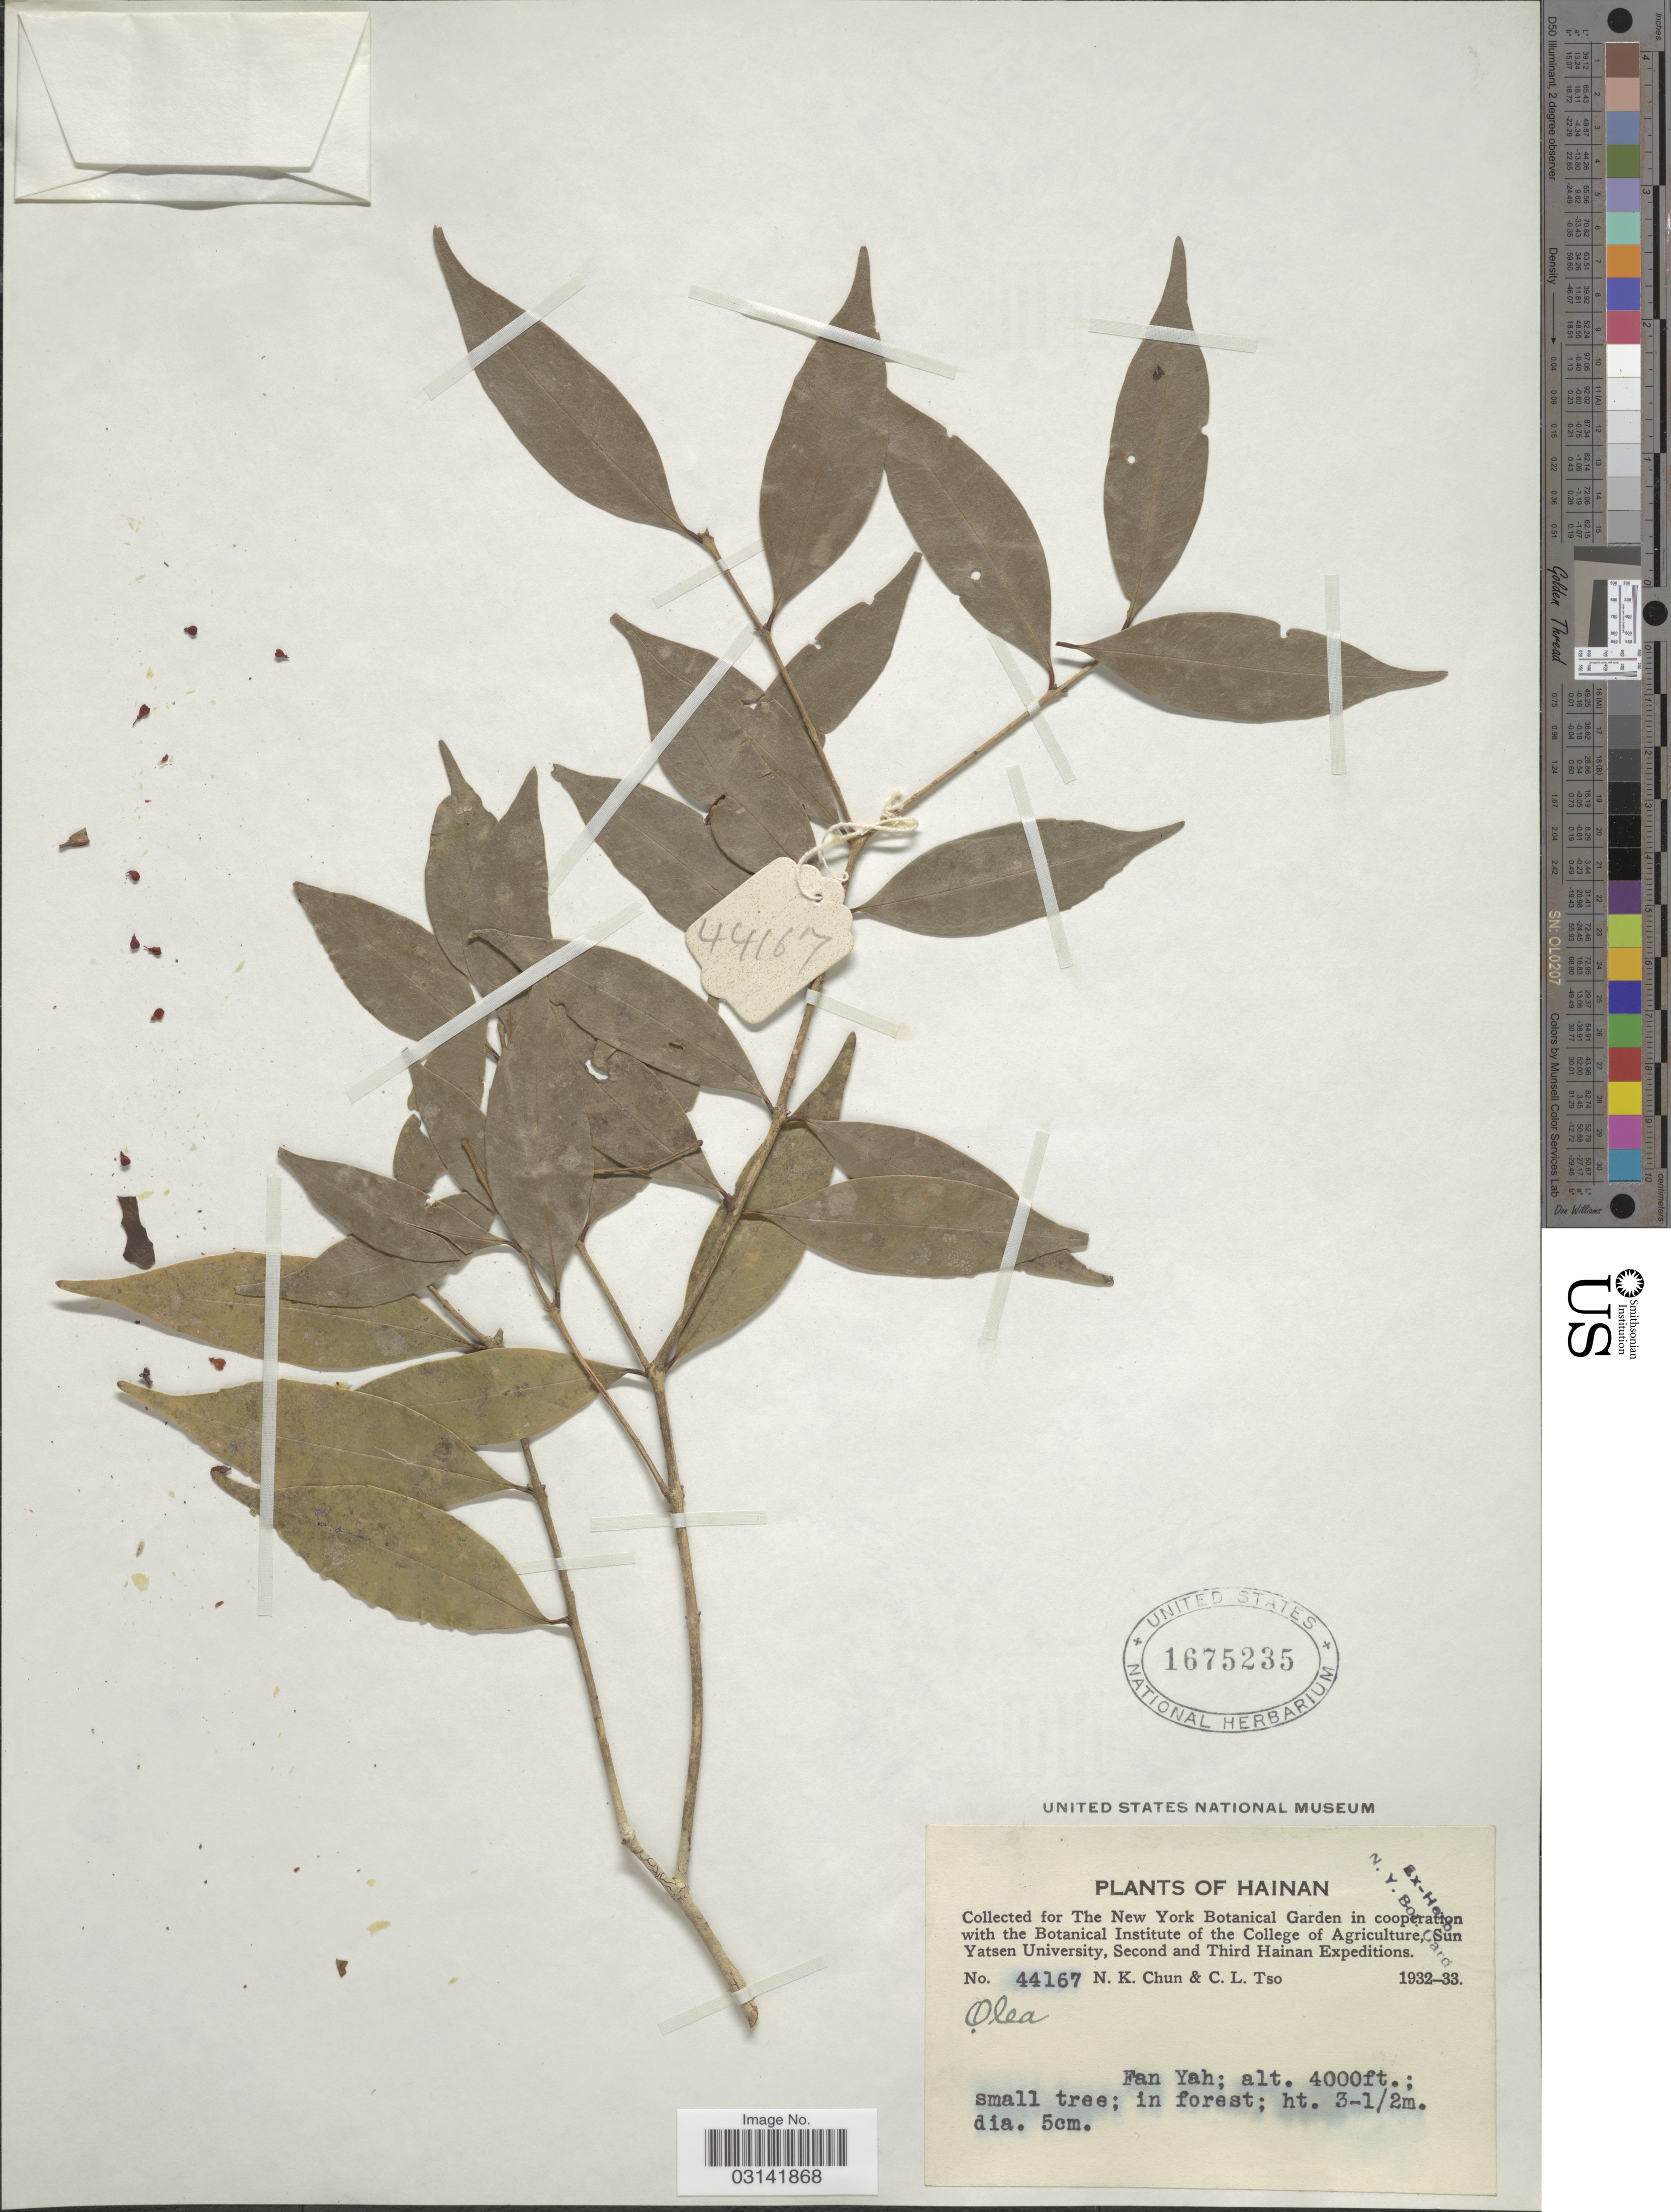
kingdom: Plantae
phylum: Tracheophyta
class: Magnoliopsida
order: Lamiales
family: Oleaceae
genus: Olea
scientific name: Olea sp.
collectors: N. K. Chun & C. Tso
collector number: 44167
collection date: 1932/1933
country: China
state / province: Hainan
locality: Fan Yah.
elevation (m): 1219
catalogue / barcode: US 1675235